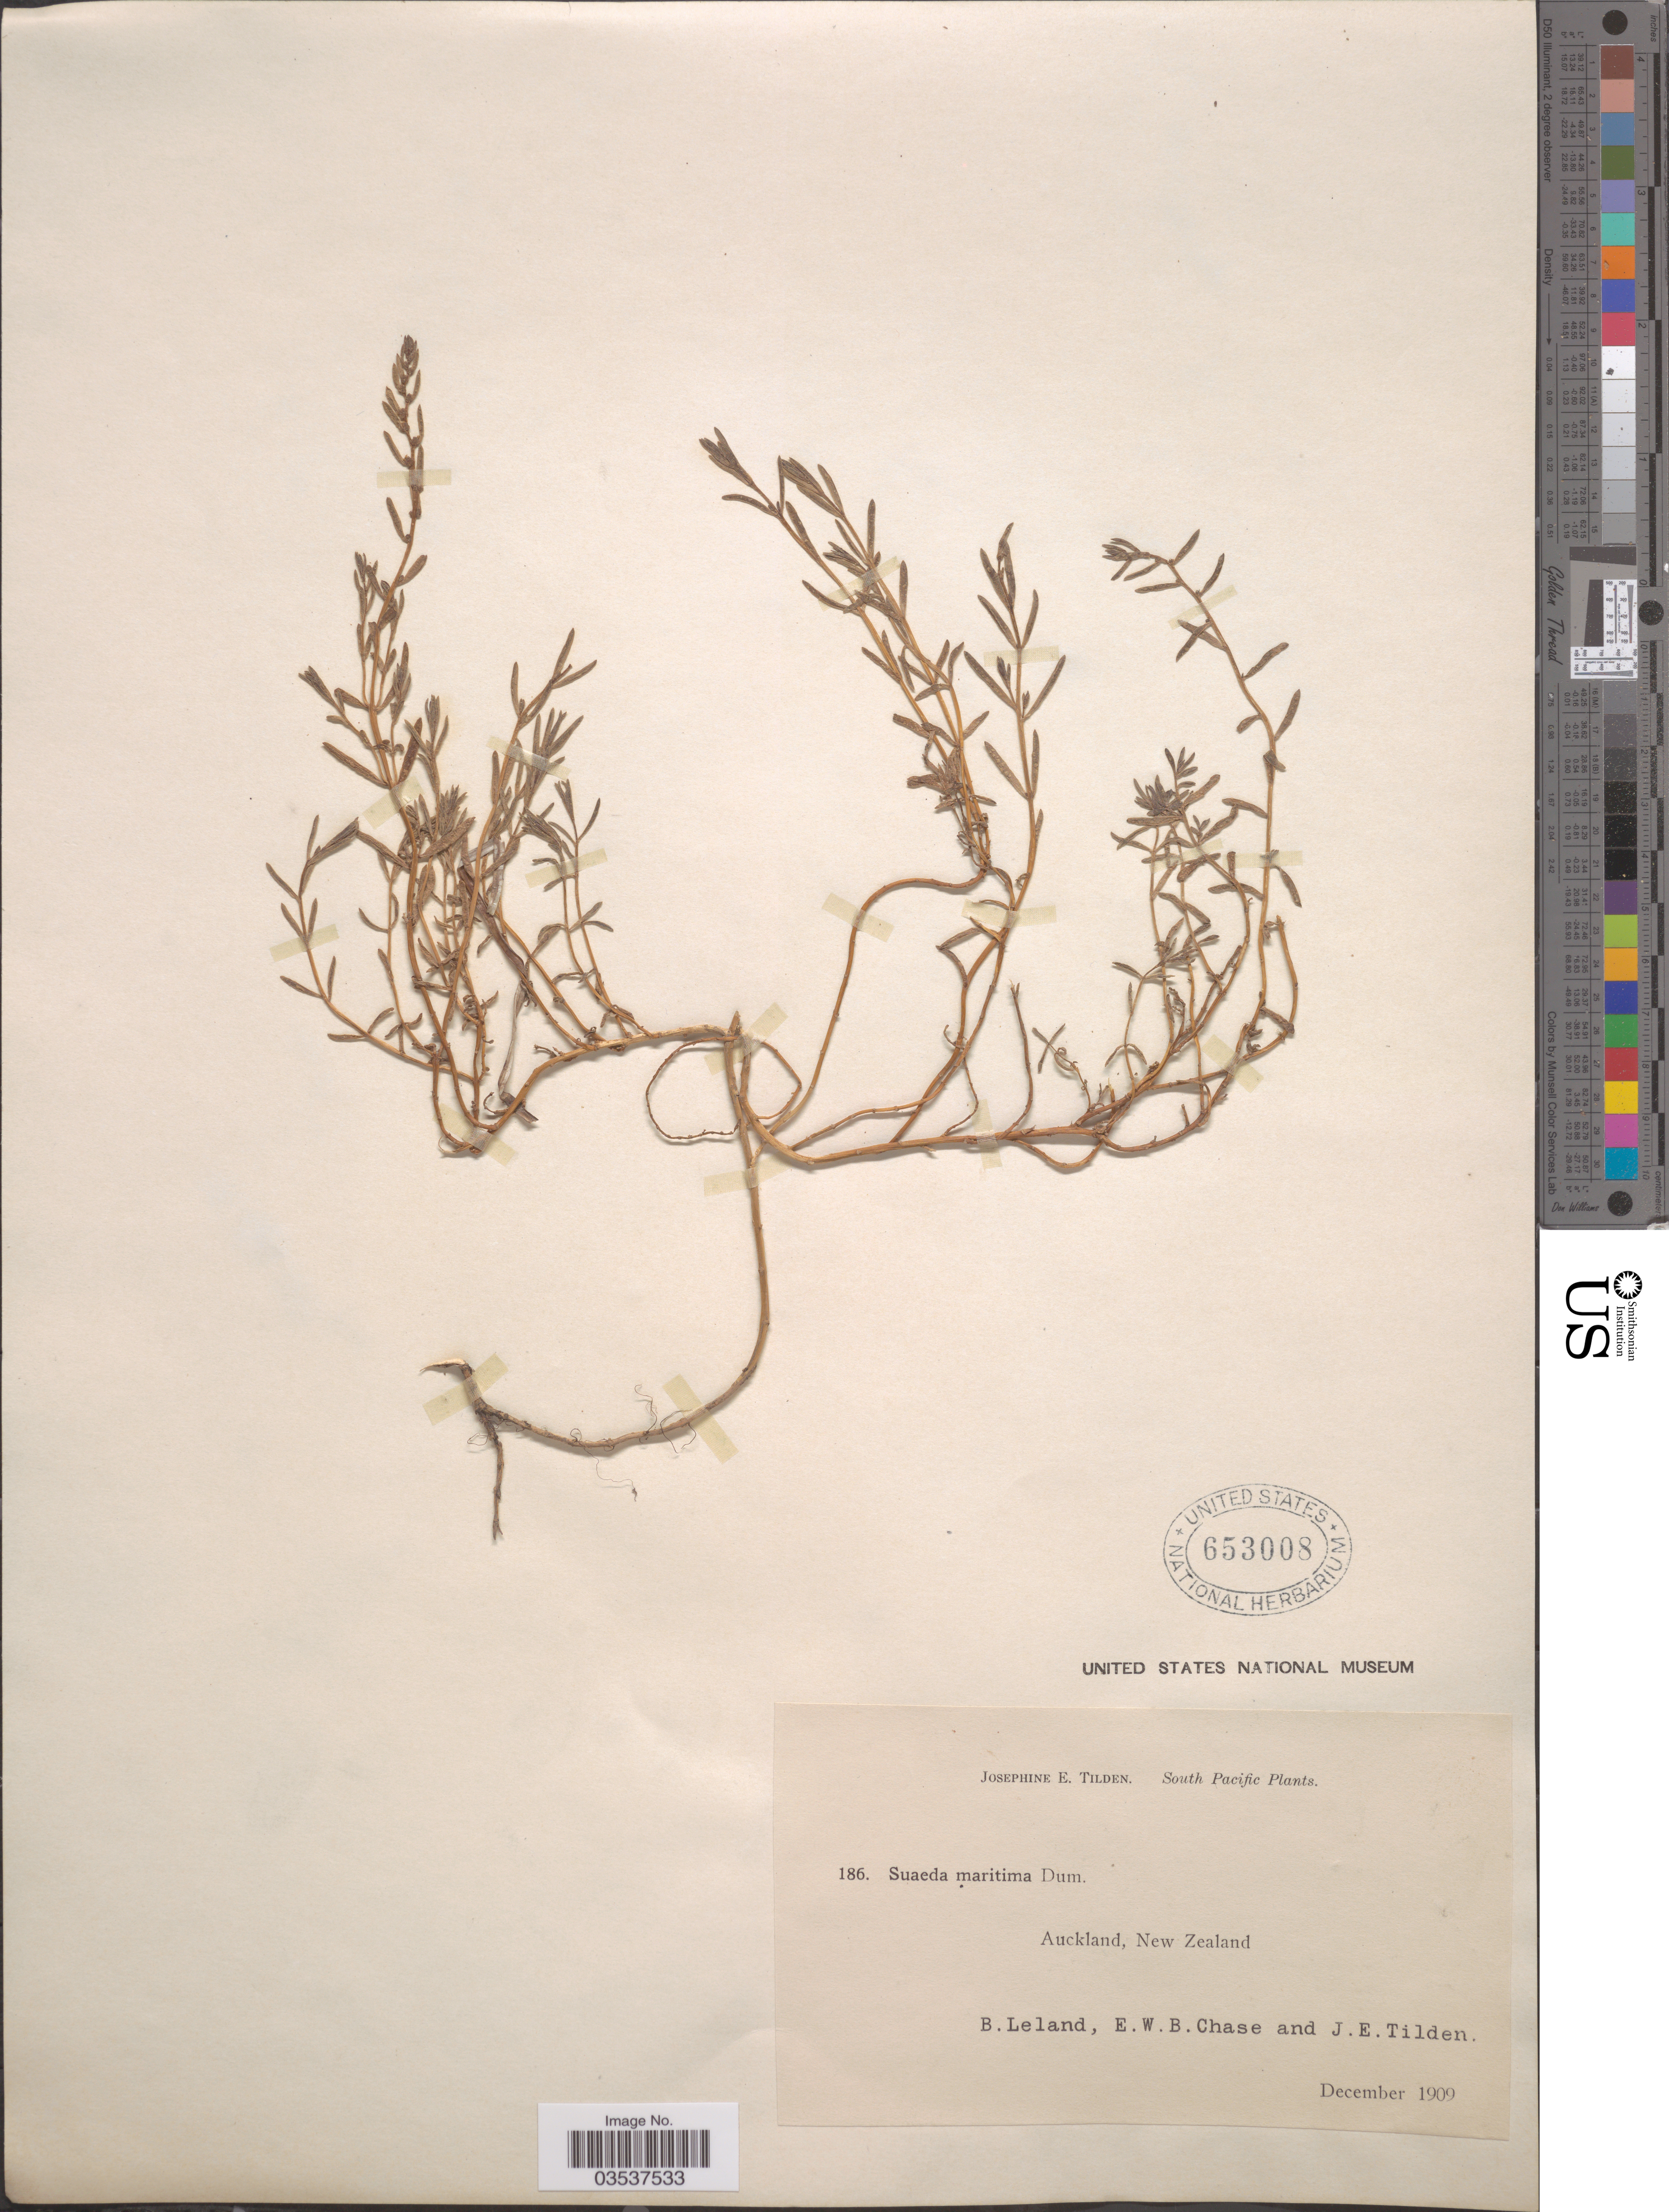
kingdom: Plantae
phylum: Tracheophyta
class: Magnoliopsida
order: Caryophyllales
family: Amaranthaceae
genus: Suaeda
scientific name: Suaeda maritima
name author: (L.) Dumort.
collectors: B. Leland, E. W. Chase & J. E. Tilden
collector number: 186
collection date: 1909-12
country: New Zealand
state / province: Auckland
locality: South Pacific.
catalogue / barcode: US 653008